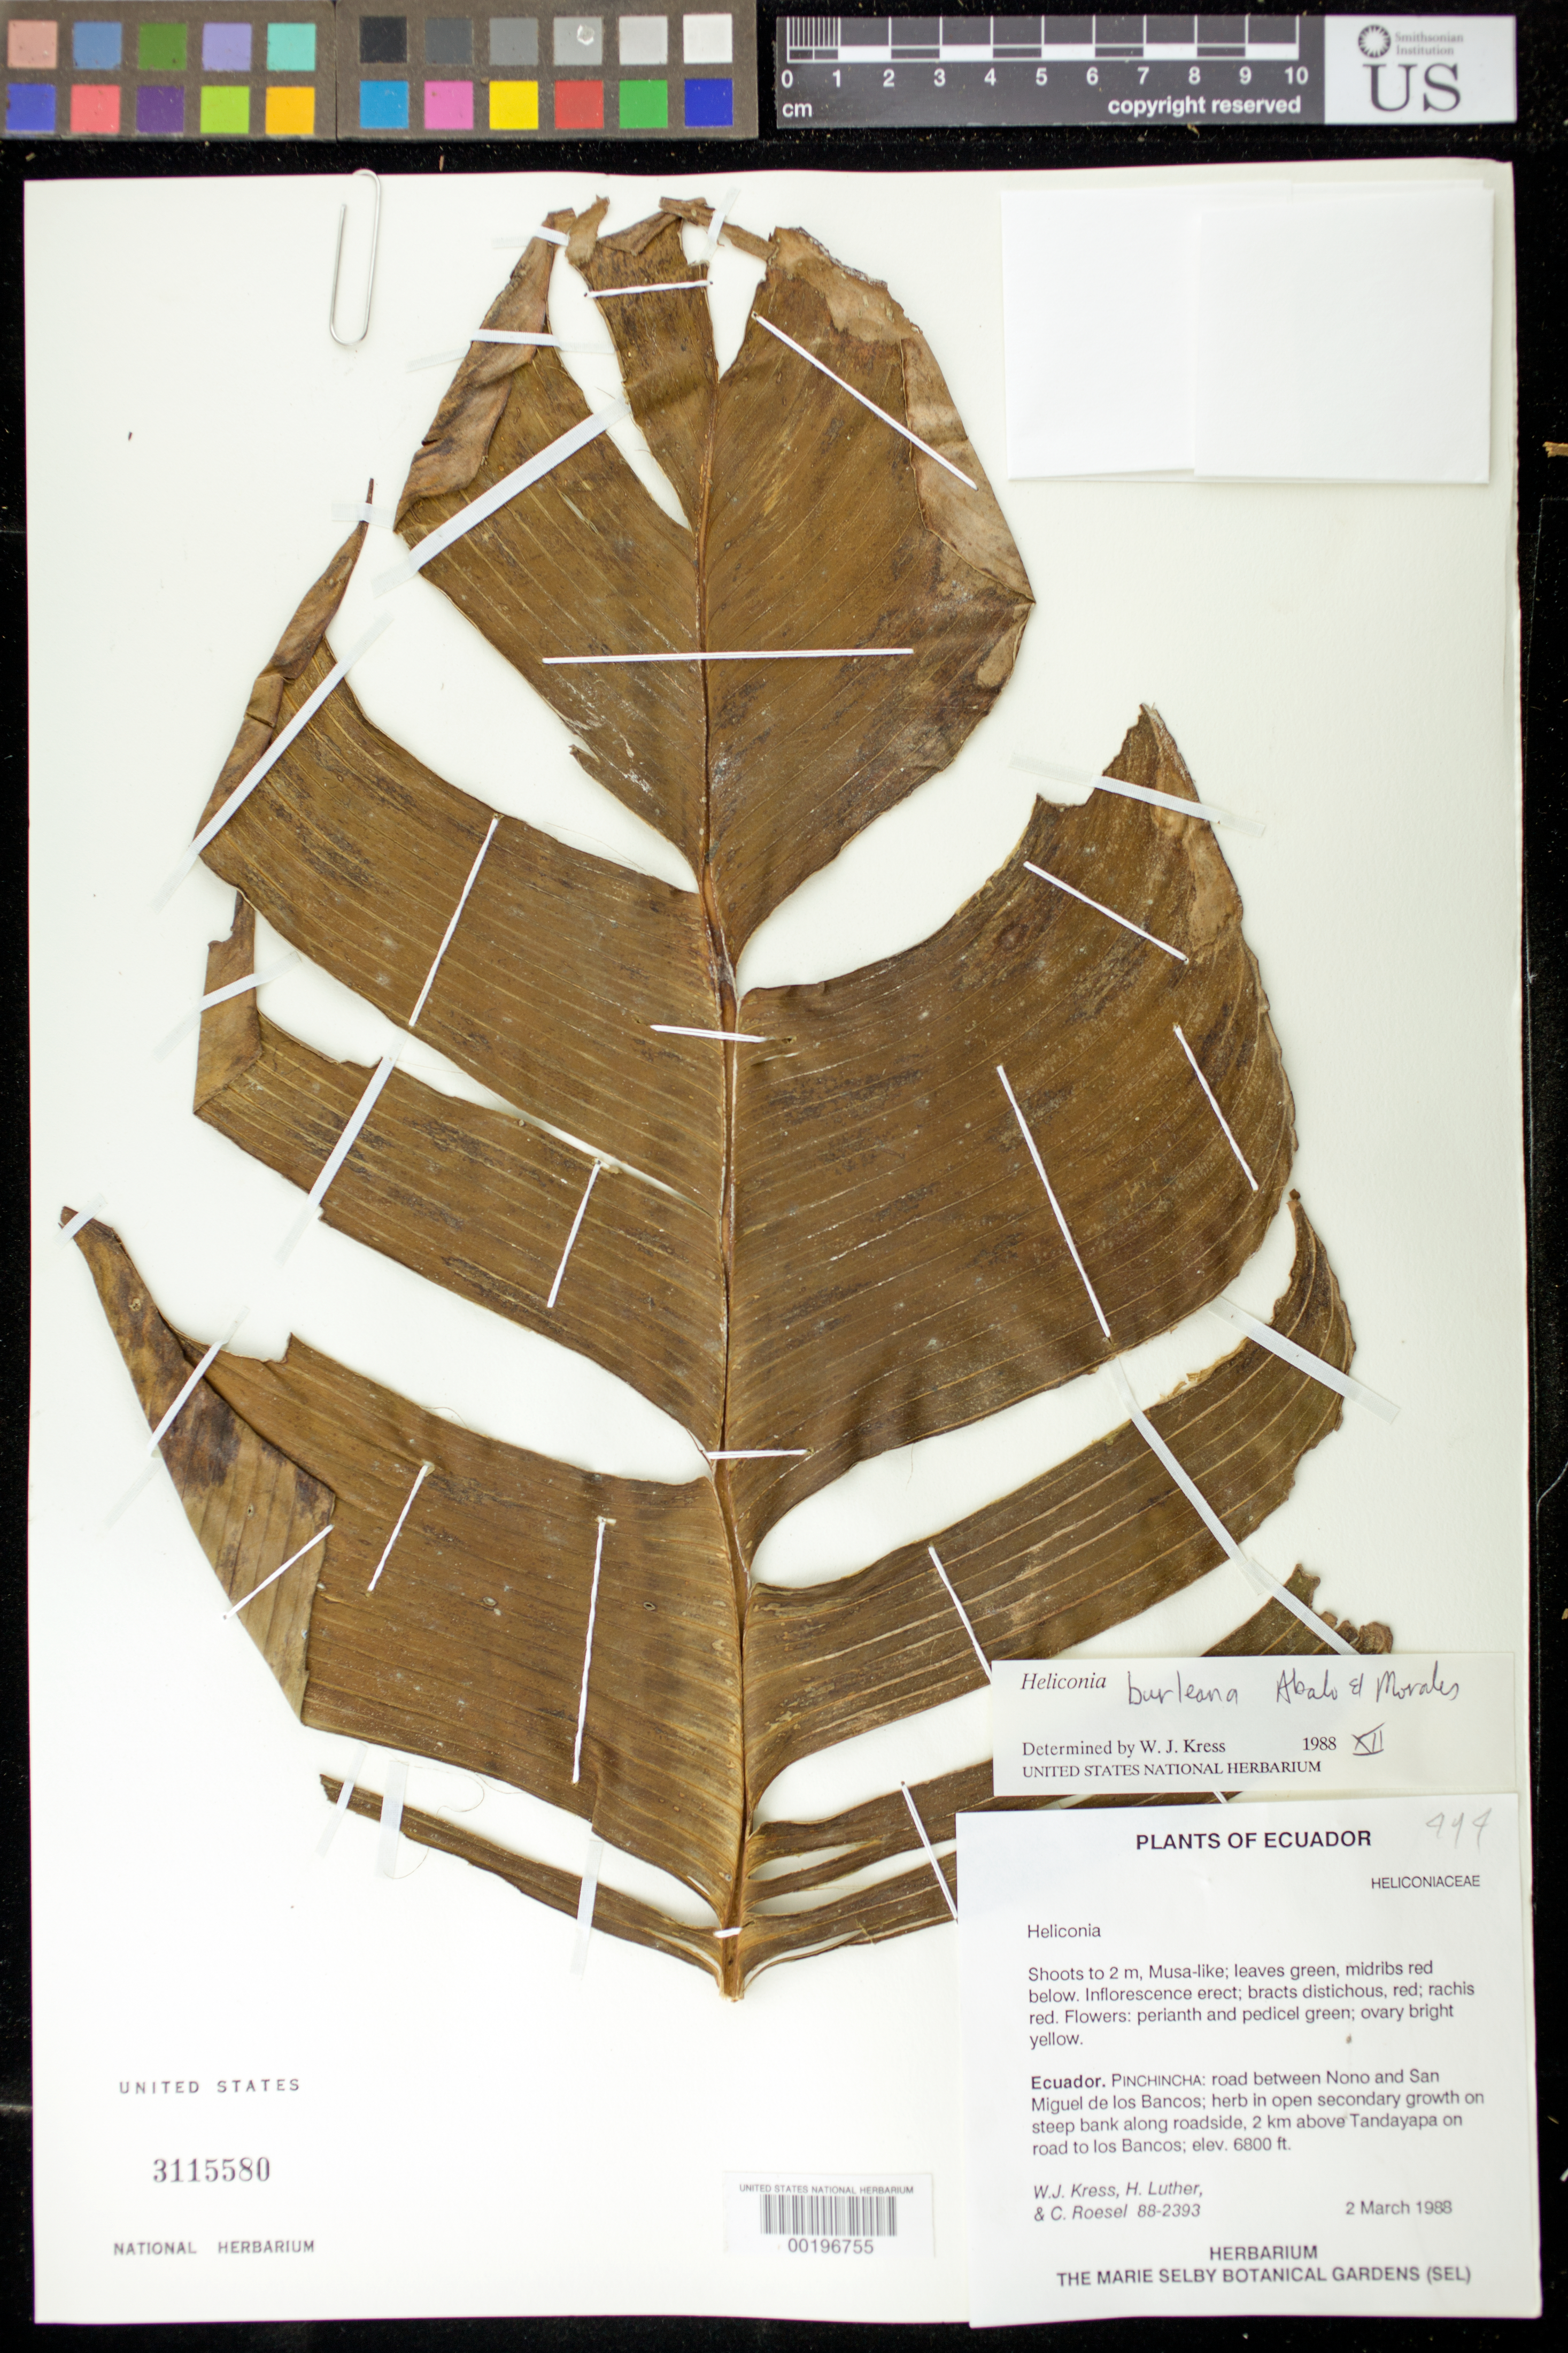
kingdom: Plantae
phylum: Tracheophyta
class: Liliopsida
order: Zingiberales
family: Heliconiaceae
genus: Heliconia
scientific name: Heliconia burleana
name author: Abalo & G. Morales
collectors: W. J. Kress, Harry E. Luther & C. S. Roesel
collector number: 88-2393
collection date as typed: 02 Mar 1988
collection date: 1988-03-02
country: Ecuador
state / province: Pichincha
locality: Road between nono and Sal Miguel de los Bancos, on steep bank along roadside, 2 km above tandayapa on road to los Bancos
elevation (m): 2073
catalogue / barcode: US 3115580